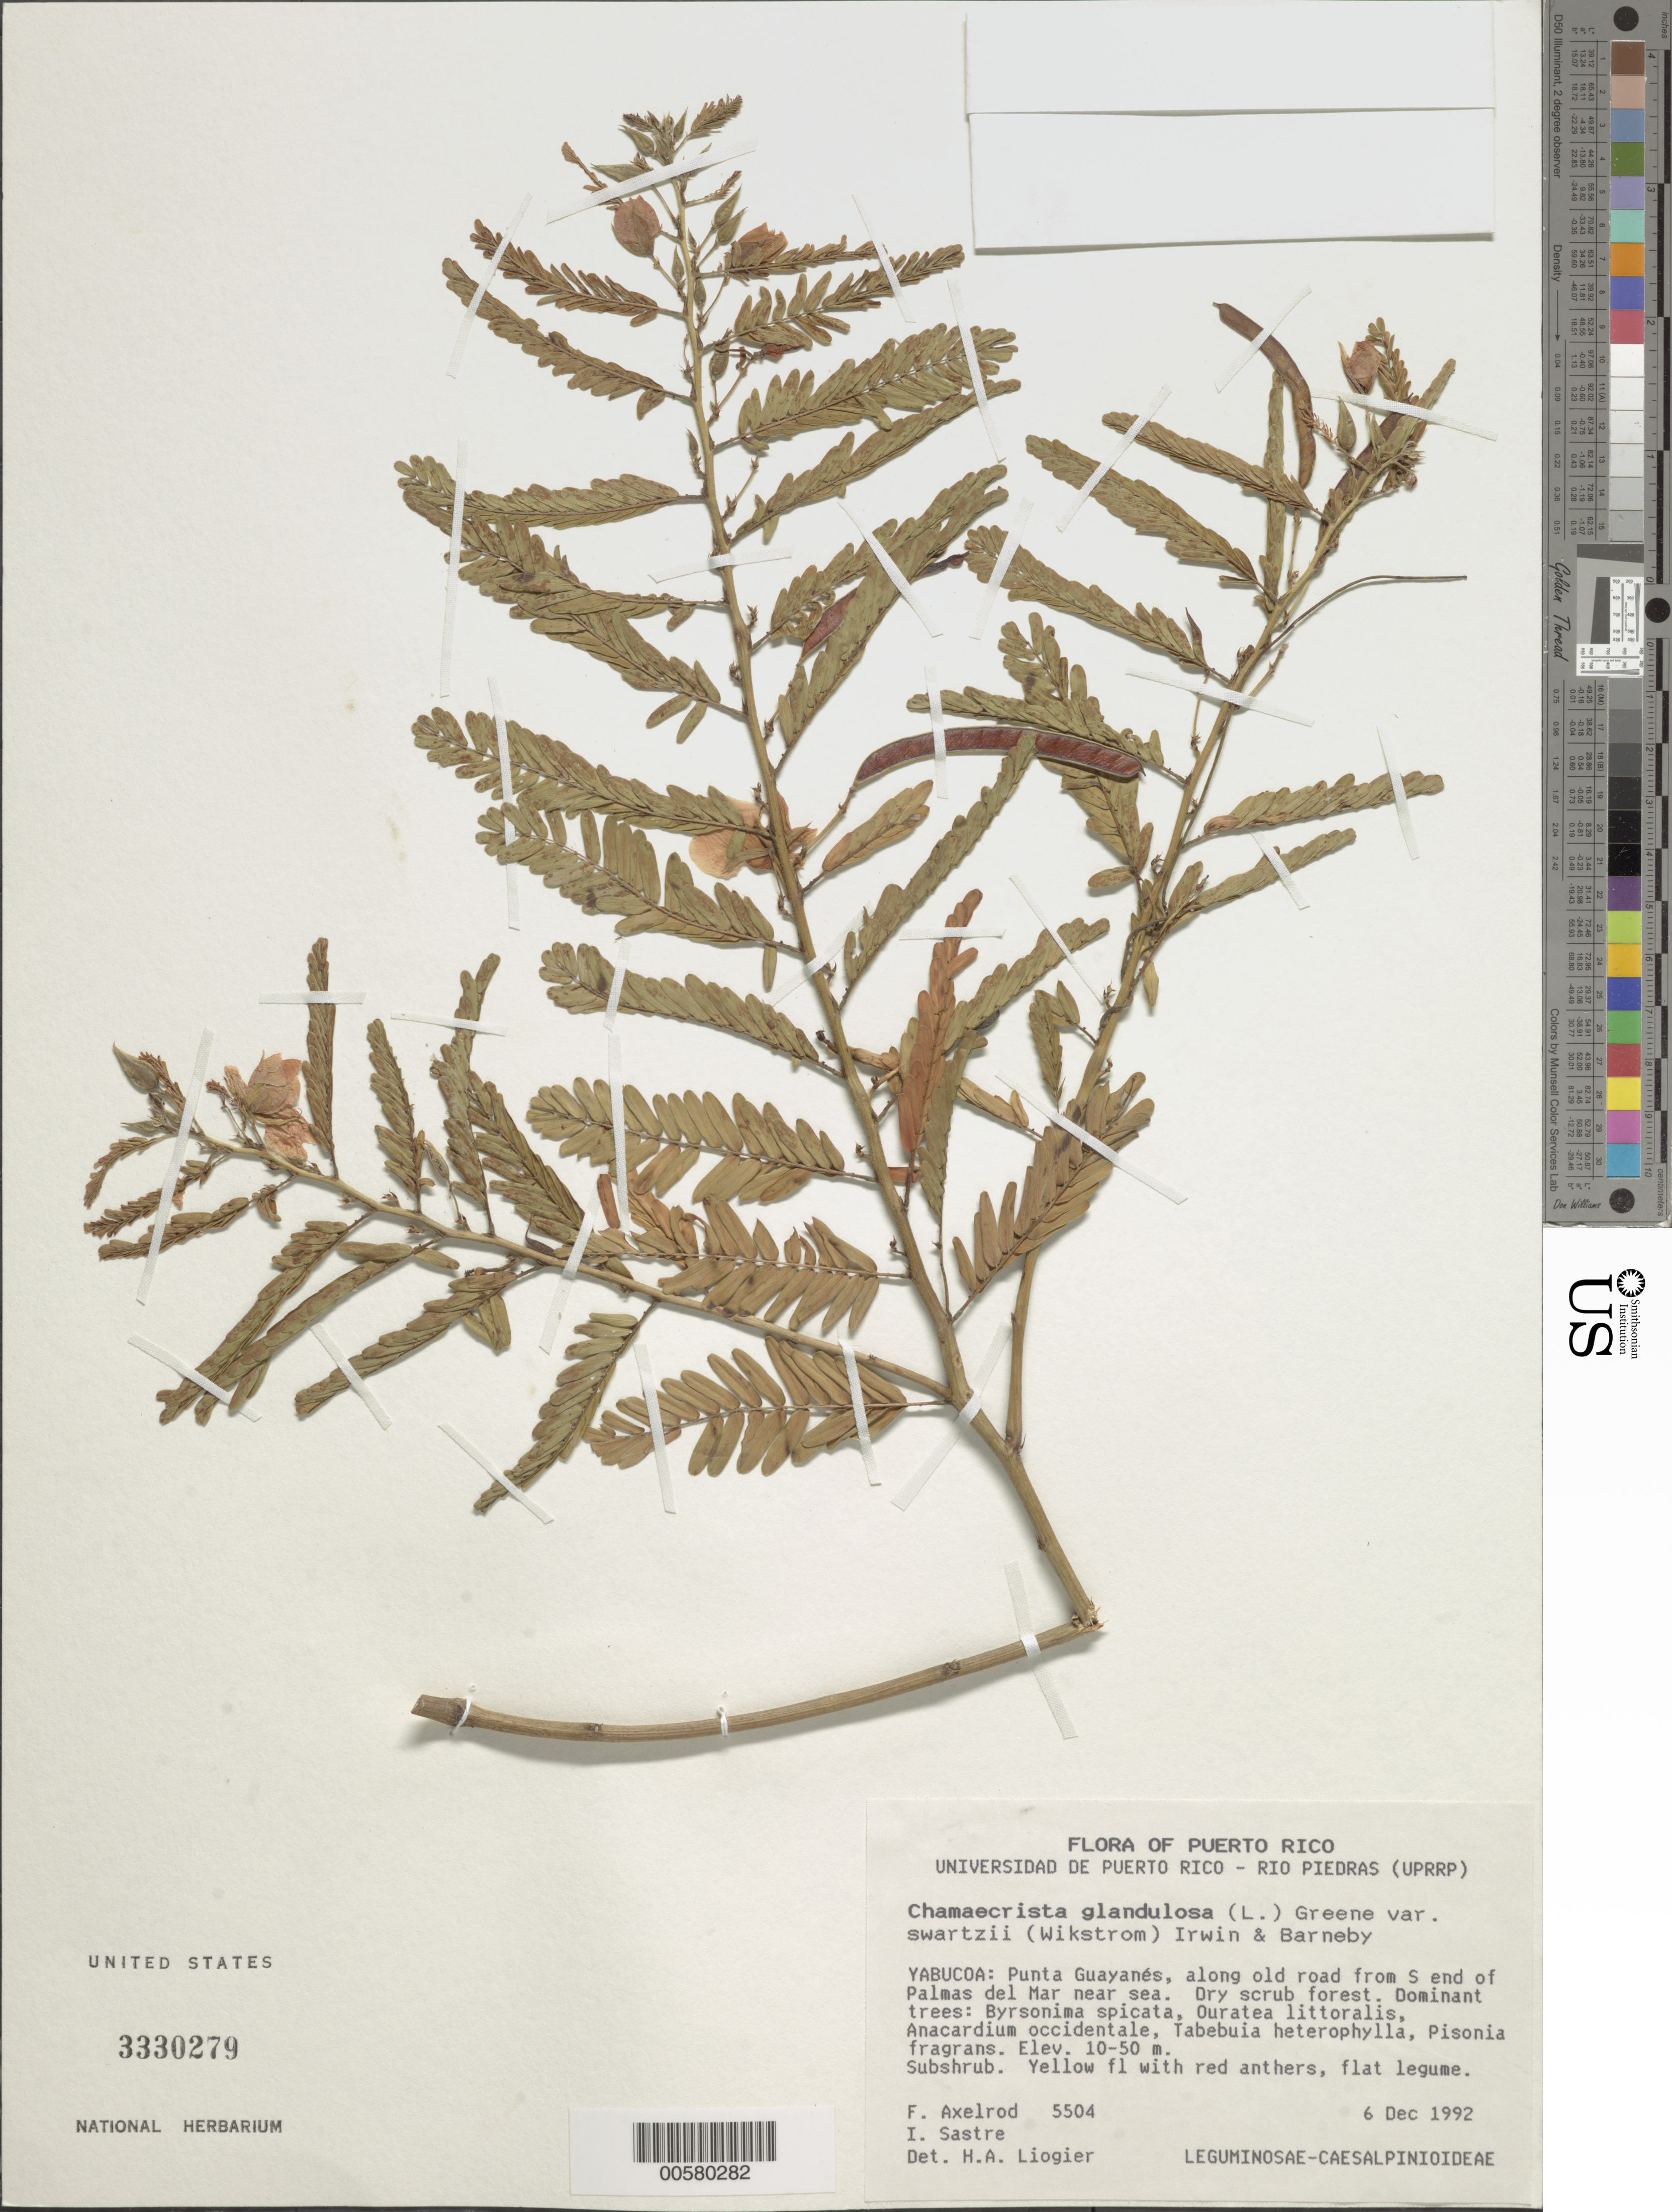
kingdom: Plantae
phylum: Tracheophyta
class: Magnoliopsida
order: Fabales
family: Fabaceae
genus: Chamaecrista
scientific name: Chamaecrista glandulosa var. swartzii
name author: (Wikstr.) H.S. Irwin & Barneby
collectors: F. S. Axelrod & I. Sastre-de Jesús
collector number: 5504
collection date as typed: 06 Dec 1992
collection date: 1992-12-06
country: Puerto Rico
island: Greater Antilles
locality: Yabucoa, punta guayanes, s end of palmas del mar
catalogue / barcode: US 3330279